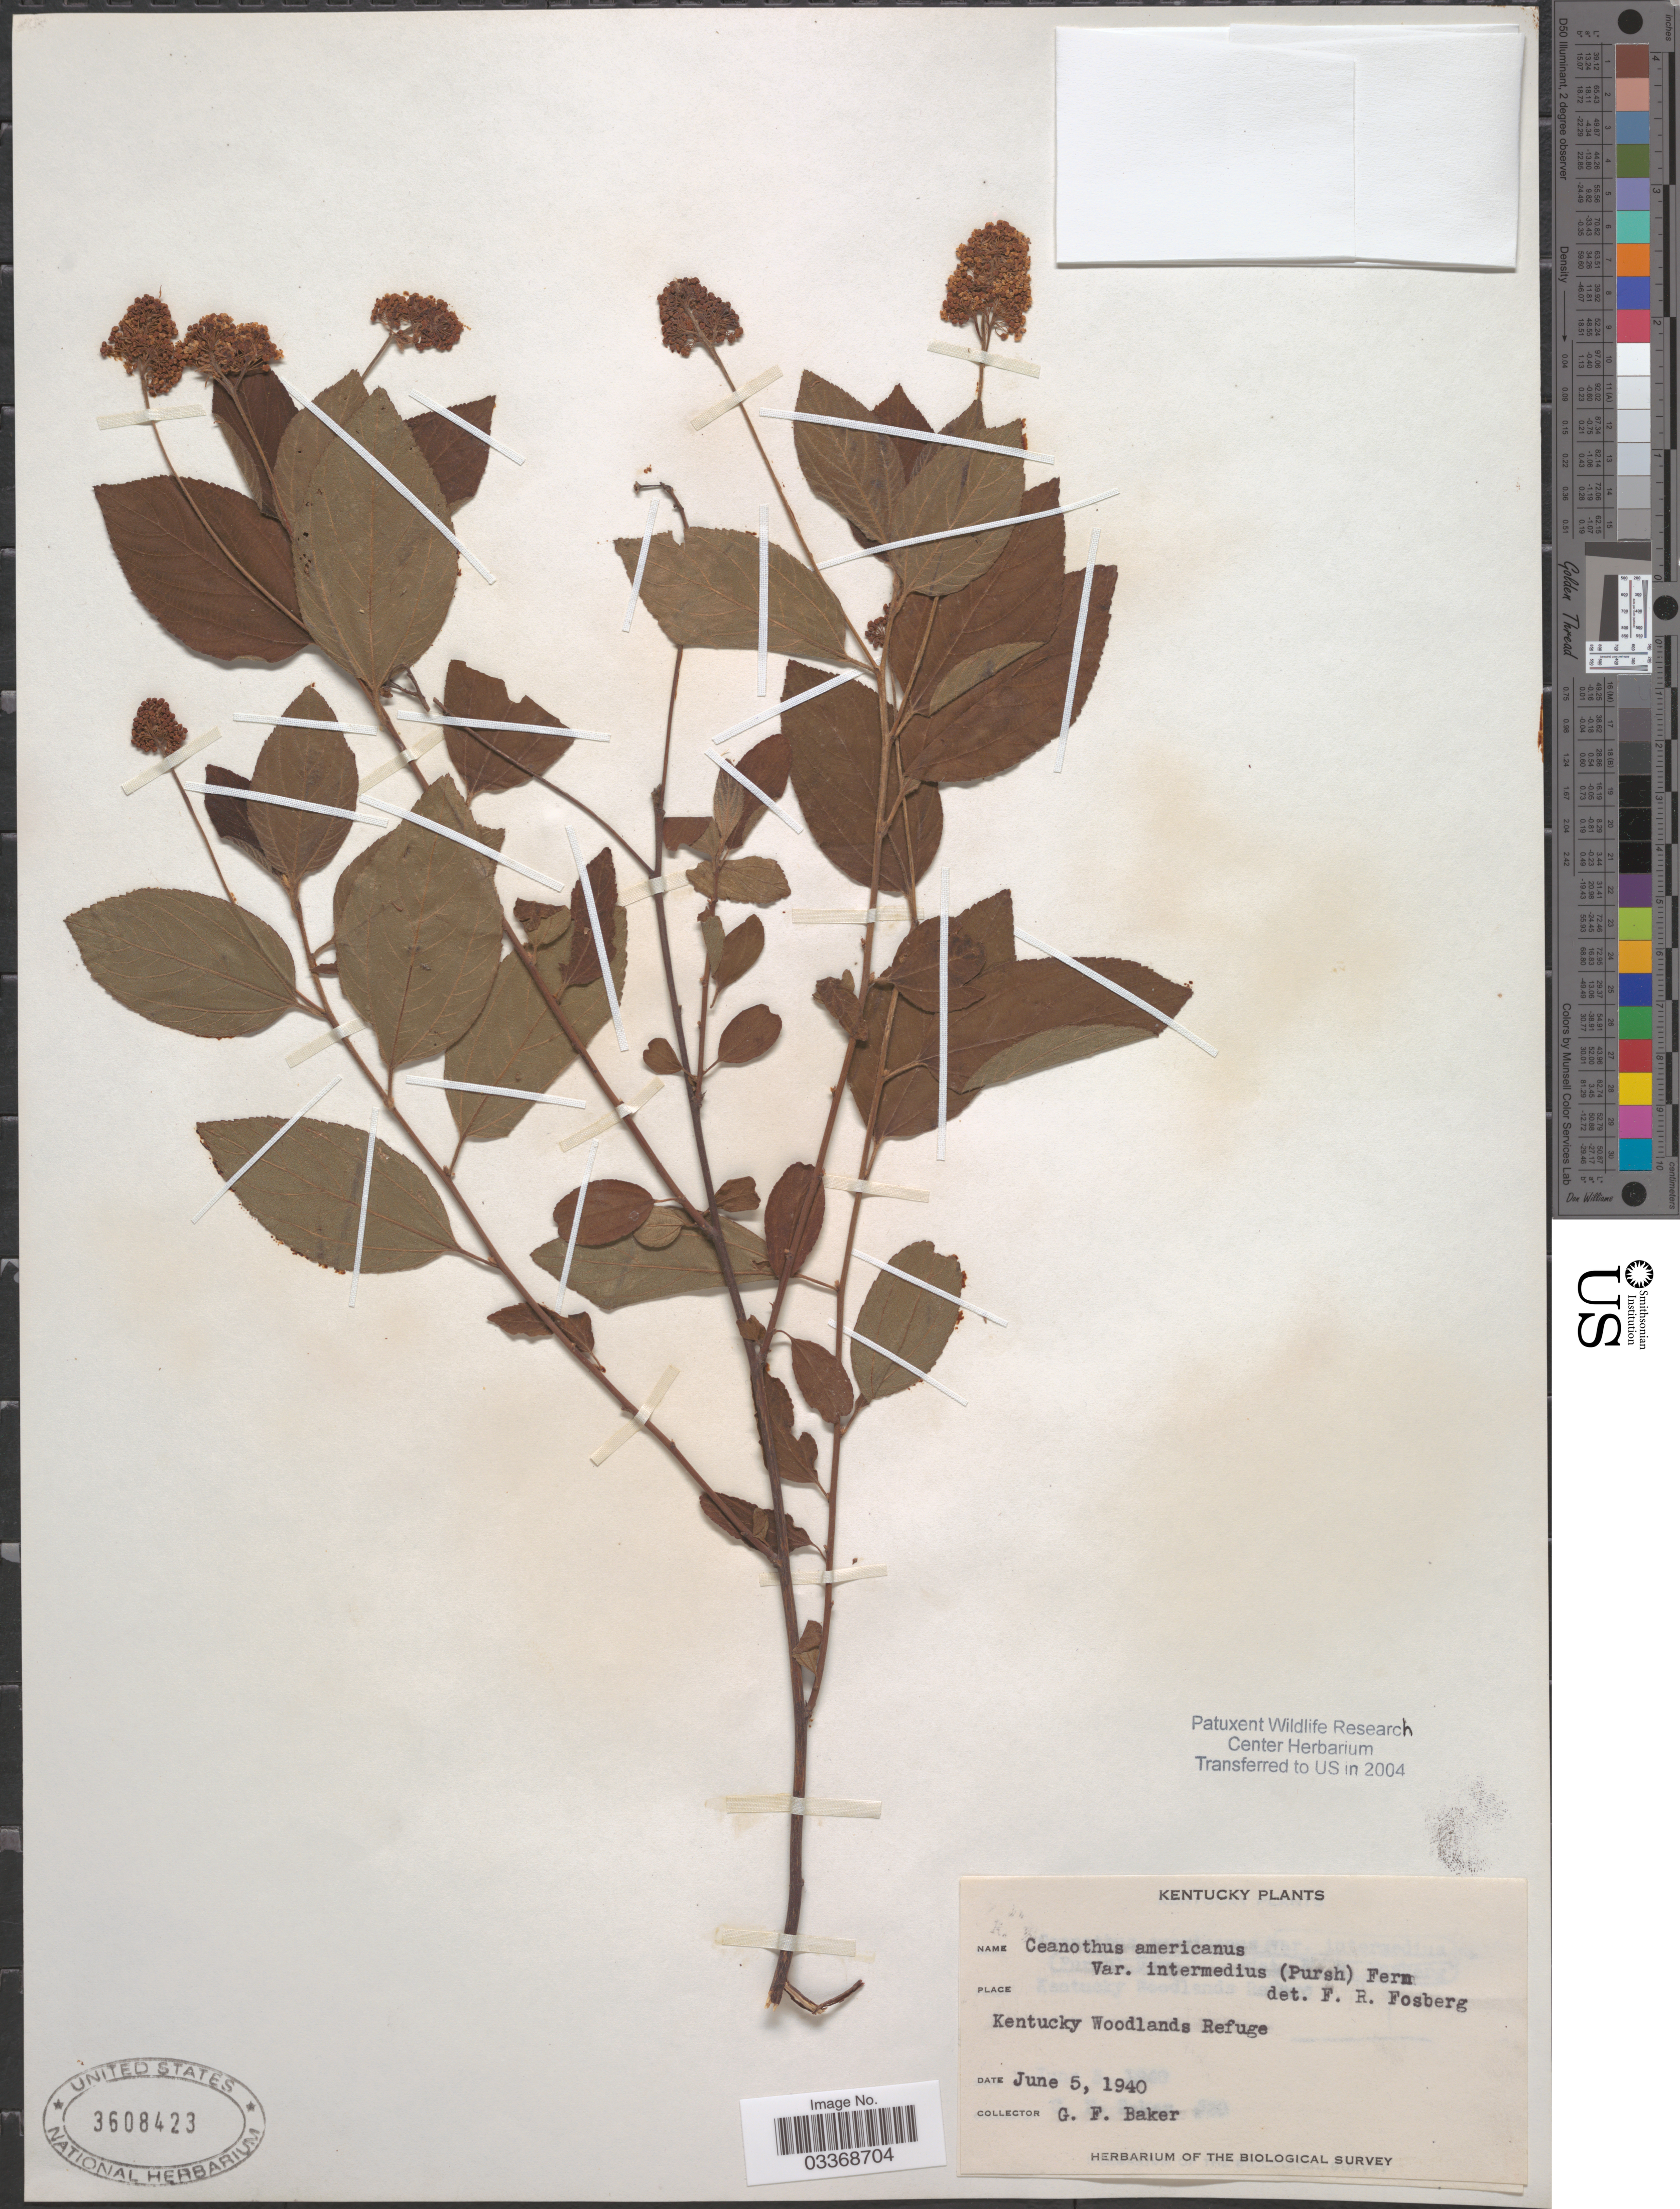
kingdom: Plantae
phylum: Tracheophyta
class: Magnoliopsida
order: Rosales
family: Rhamnaceae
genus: Ceanothus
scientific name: Ceanothus americanus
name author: L.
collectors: G. Baker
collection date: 1940-06-05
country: United States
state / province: Kentucky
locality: Kentucky Woodlands Refuge.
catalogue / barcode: US 3608423